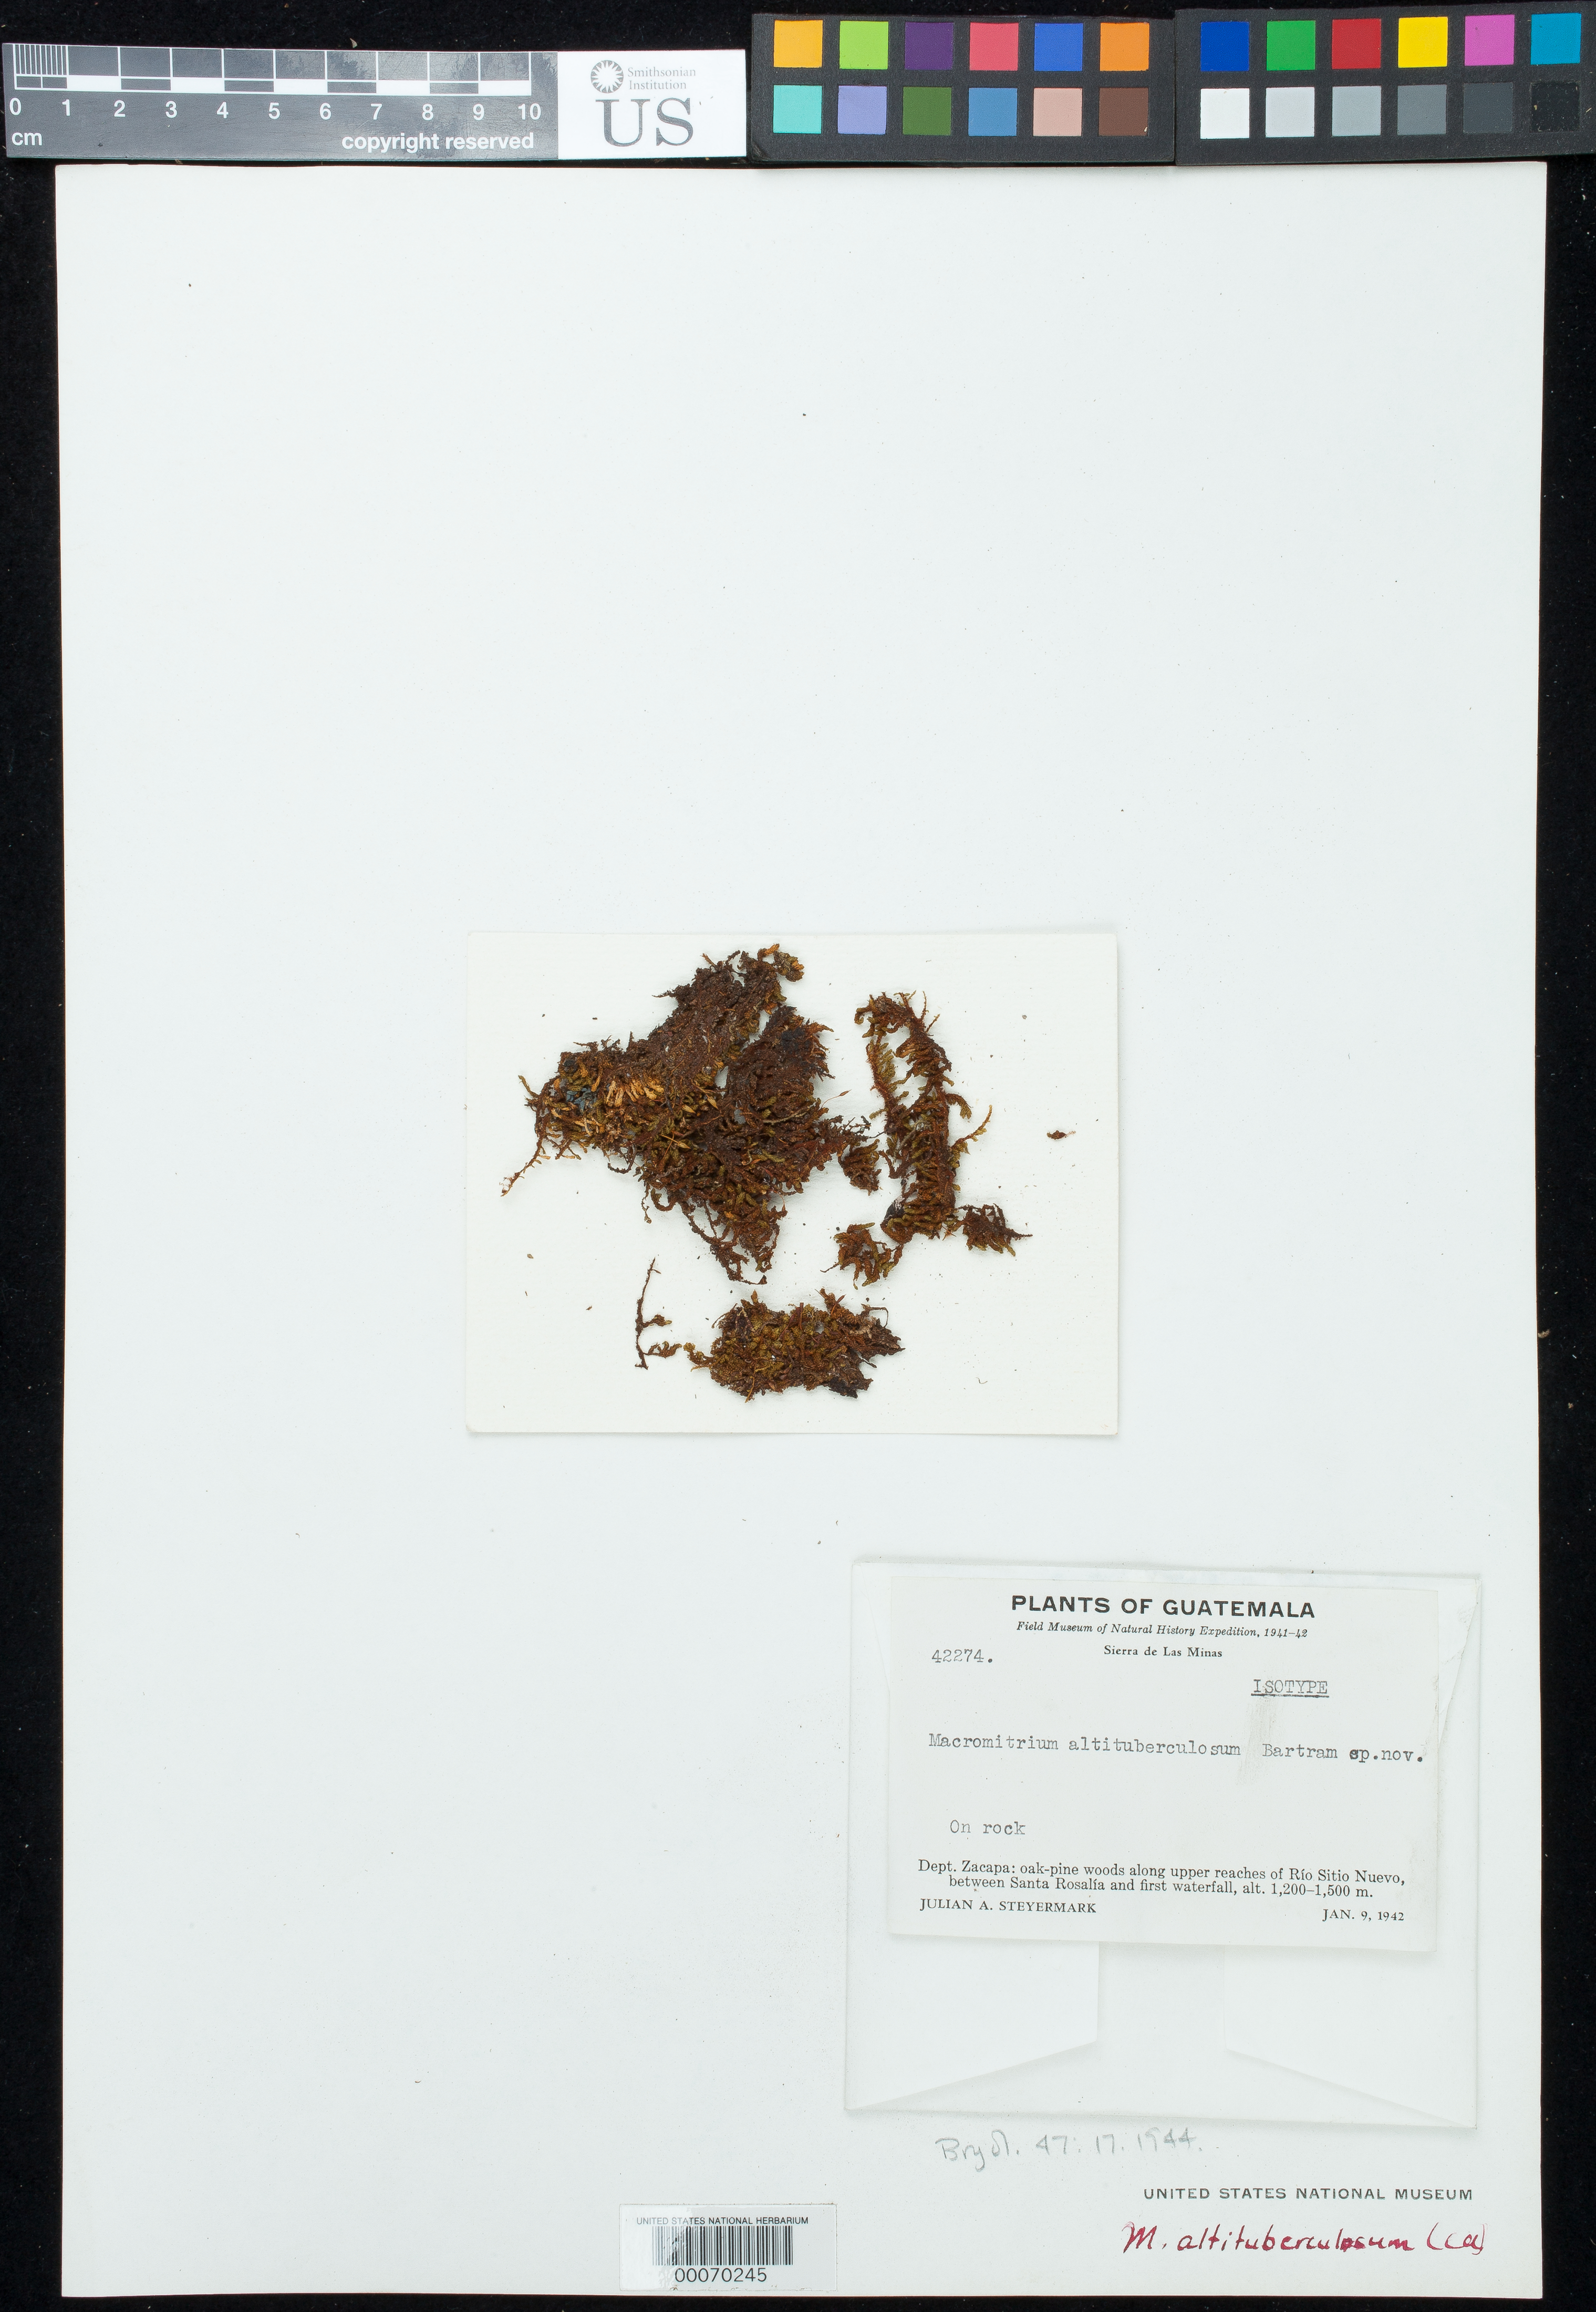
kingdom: Plantae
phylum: Bryophyta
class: Bryopsida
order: Orthotrichales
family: Orthotrichaceae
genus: Macromitrium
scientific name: Macromitrium altituberculosum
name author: E.B. Bartram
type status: Isotype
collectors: J. Steyermark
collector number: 42274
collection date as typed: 09 Jan 1942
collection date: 1942-01-09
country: Guatemala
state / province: Zacapa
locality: Rio Sitio Nuevo.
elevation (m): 1200